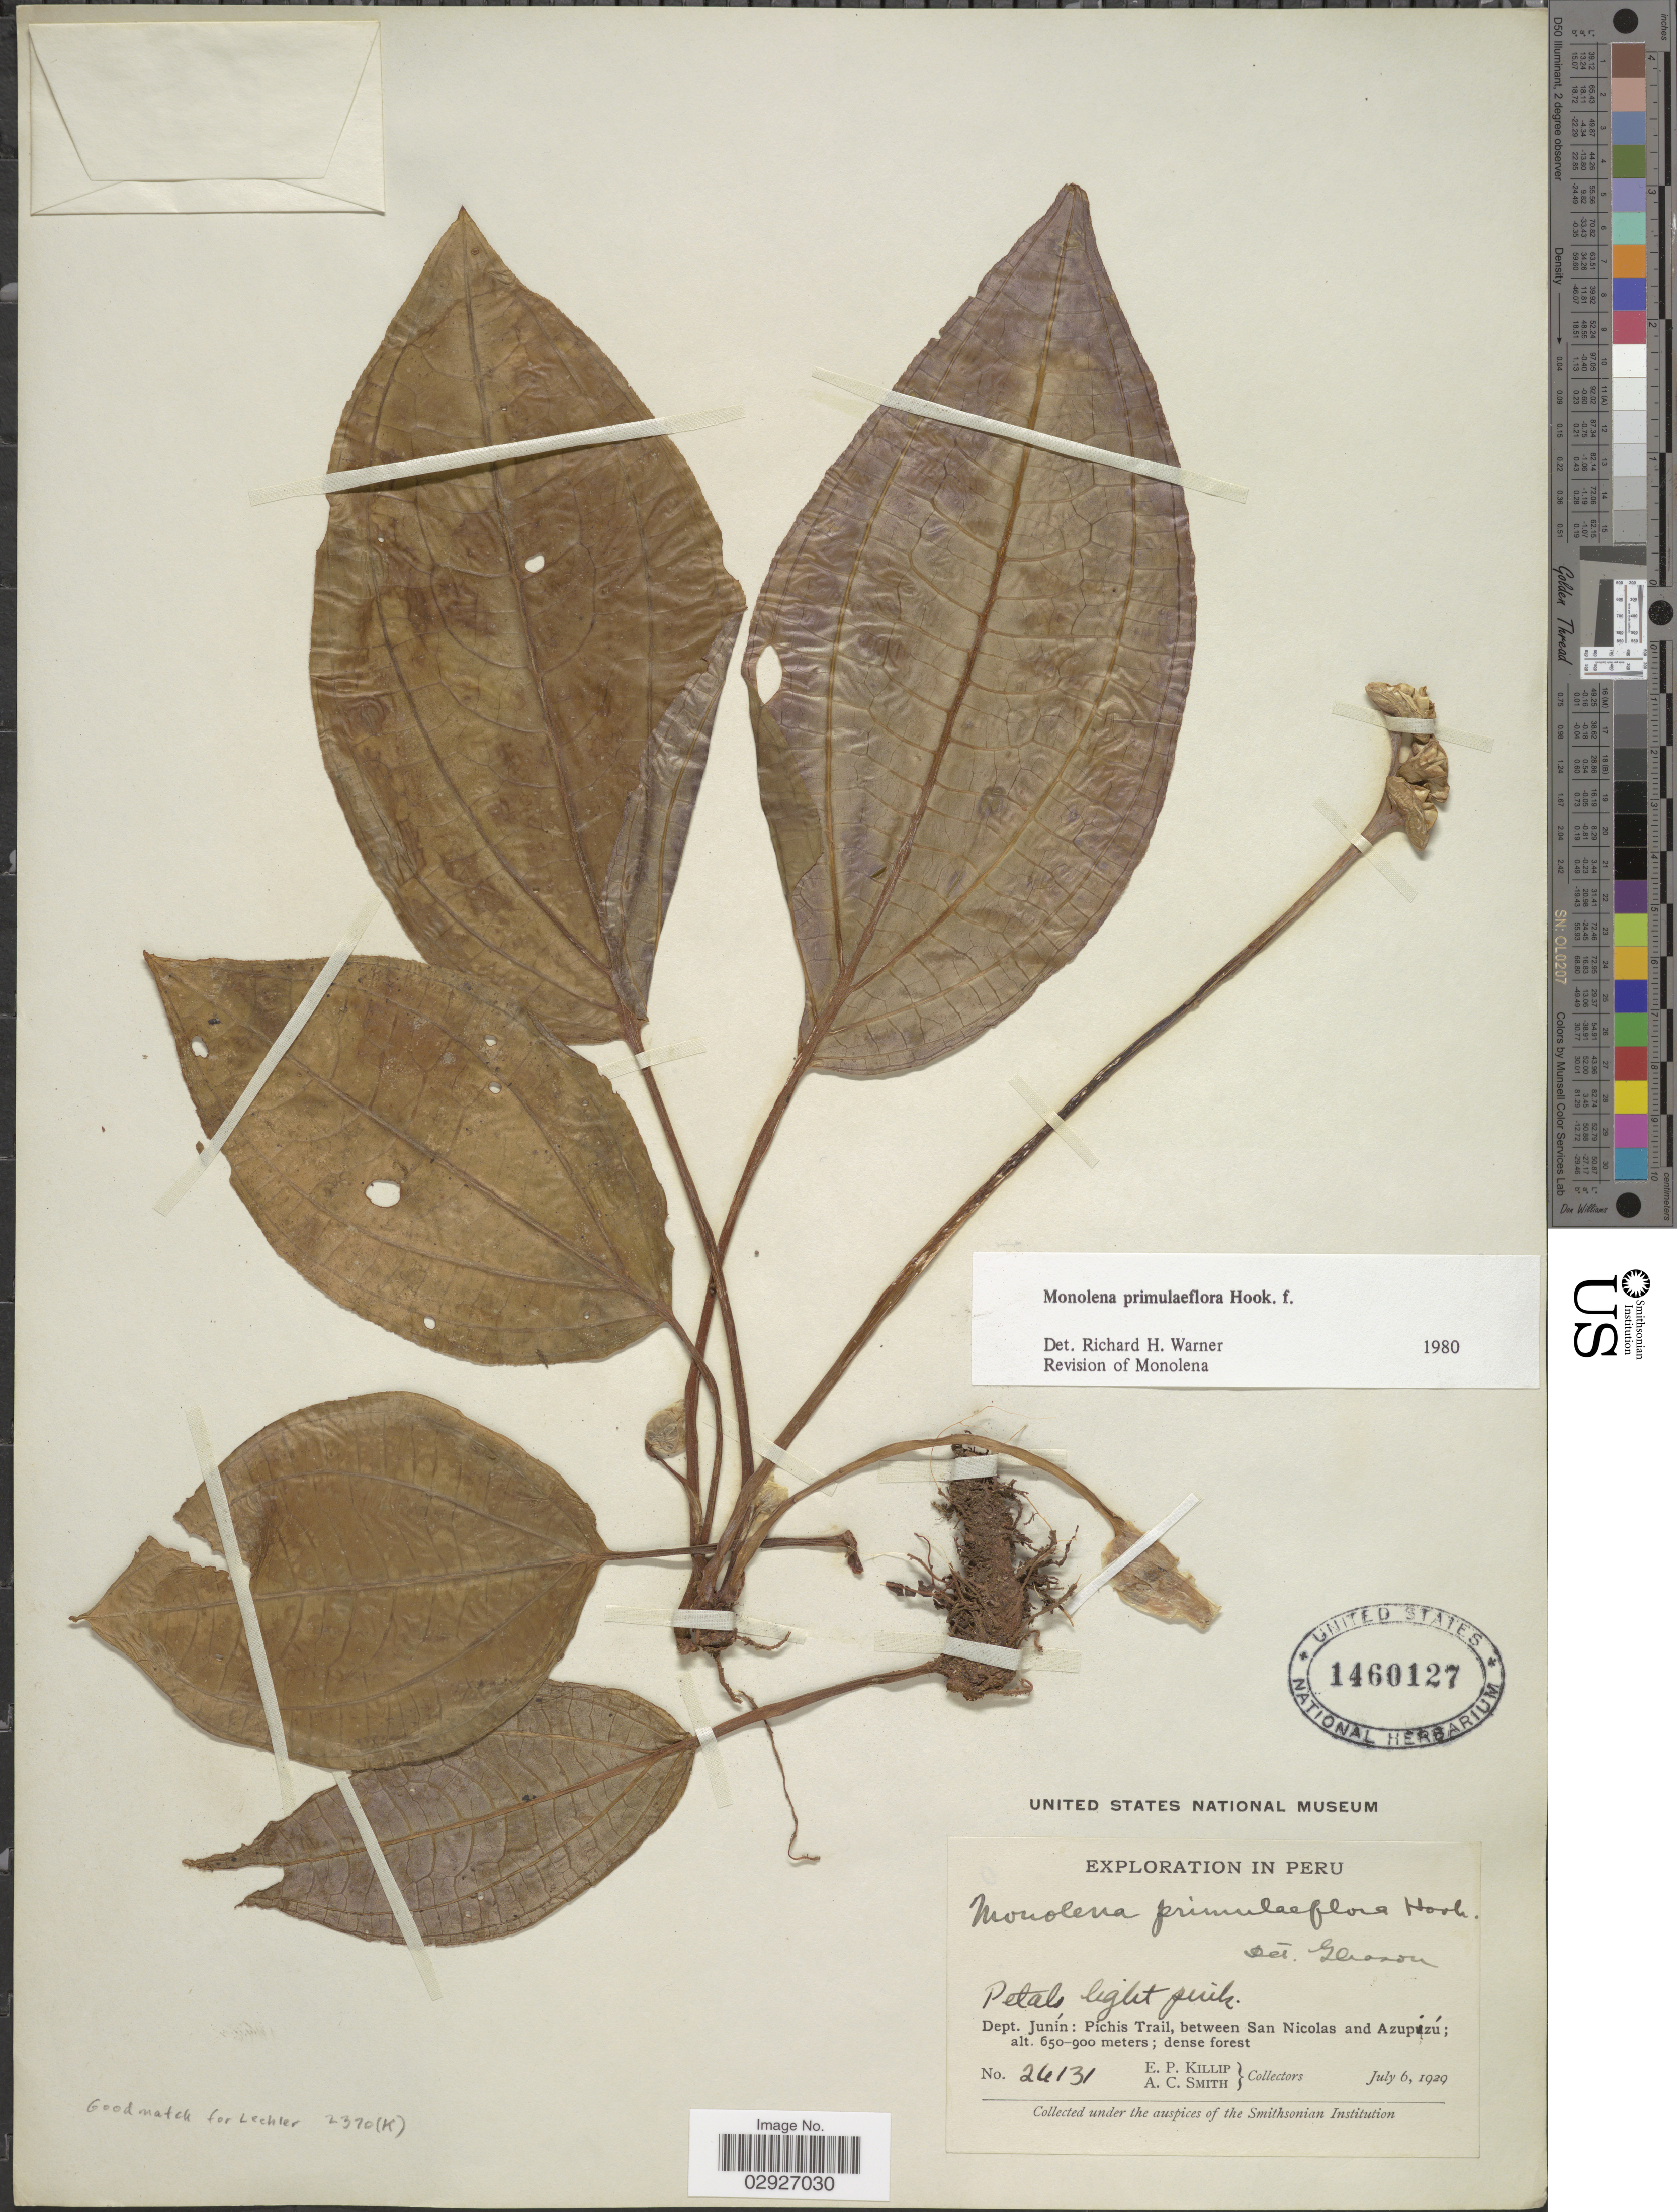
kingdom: Plantae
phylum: Tracheophyta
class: Magnoliopsida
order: Myrtales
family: Melastomataceae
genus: Monolena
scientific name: Monolena primuliflora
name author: Hook. f.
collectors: E. P. Killip & A. C. Smith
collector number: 26131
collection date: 1929-07-06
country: Peru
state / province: Junín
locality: Dept. Junín: Pichis Trail, between San Nicolas and Azupízú.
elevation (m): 650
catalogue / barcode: US 1460127